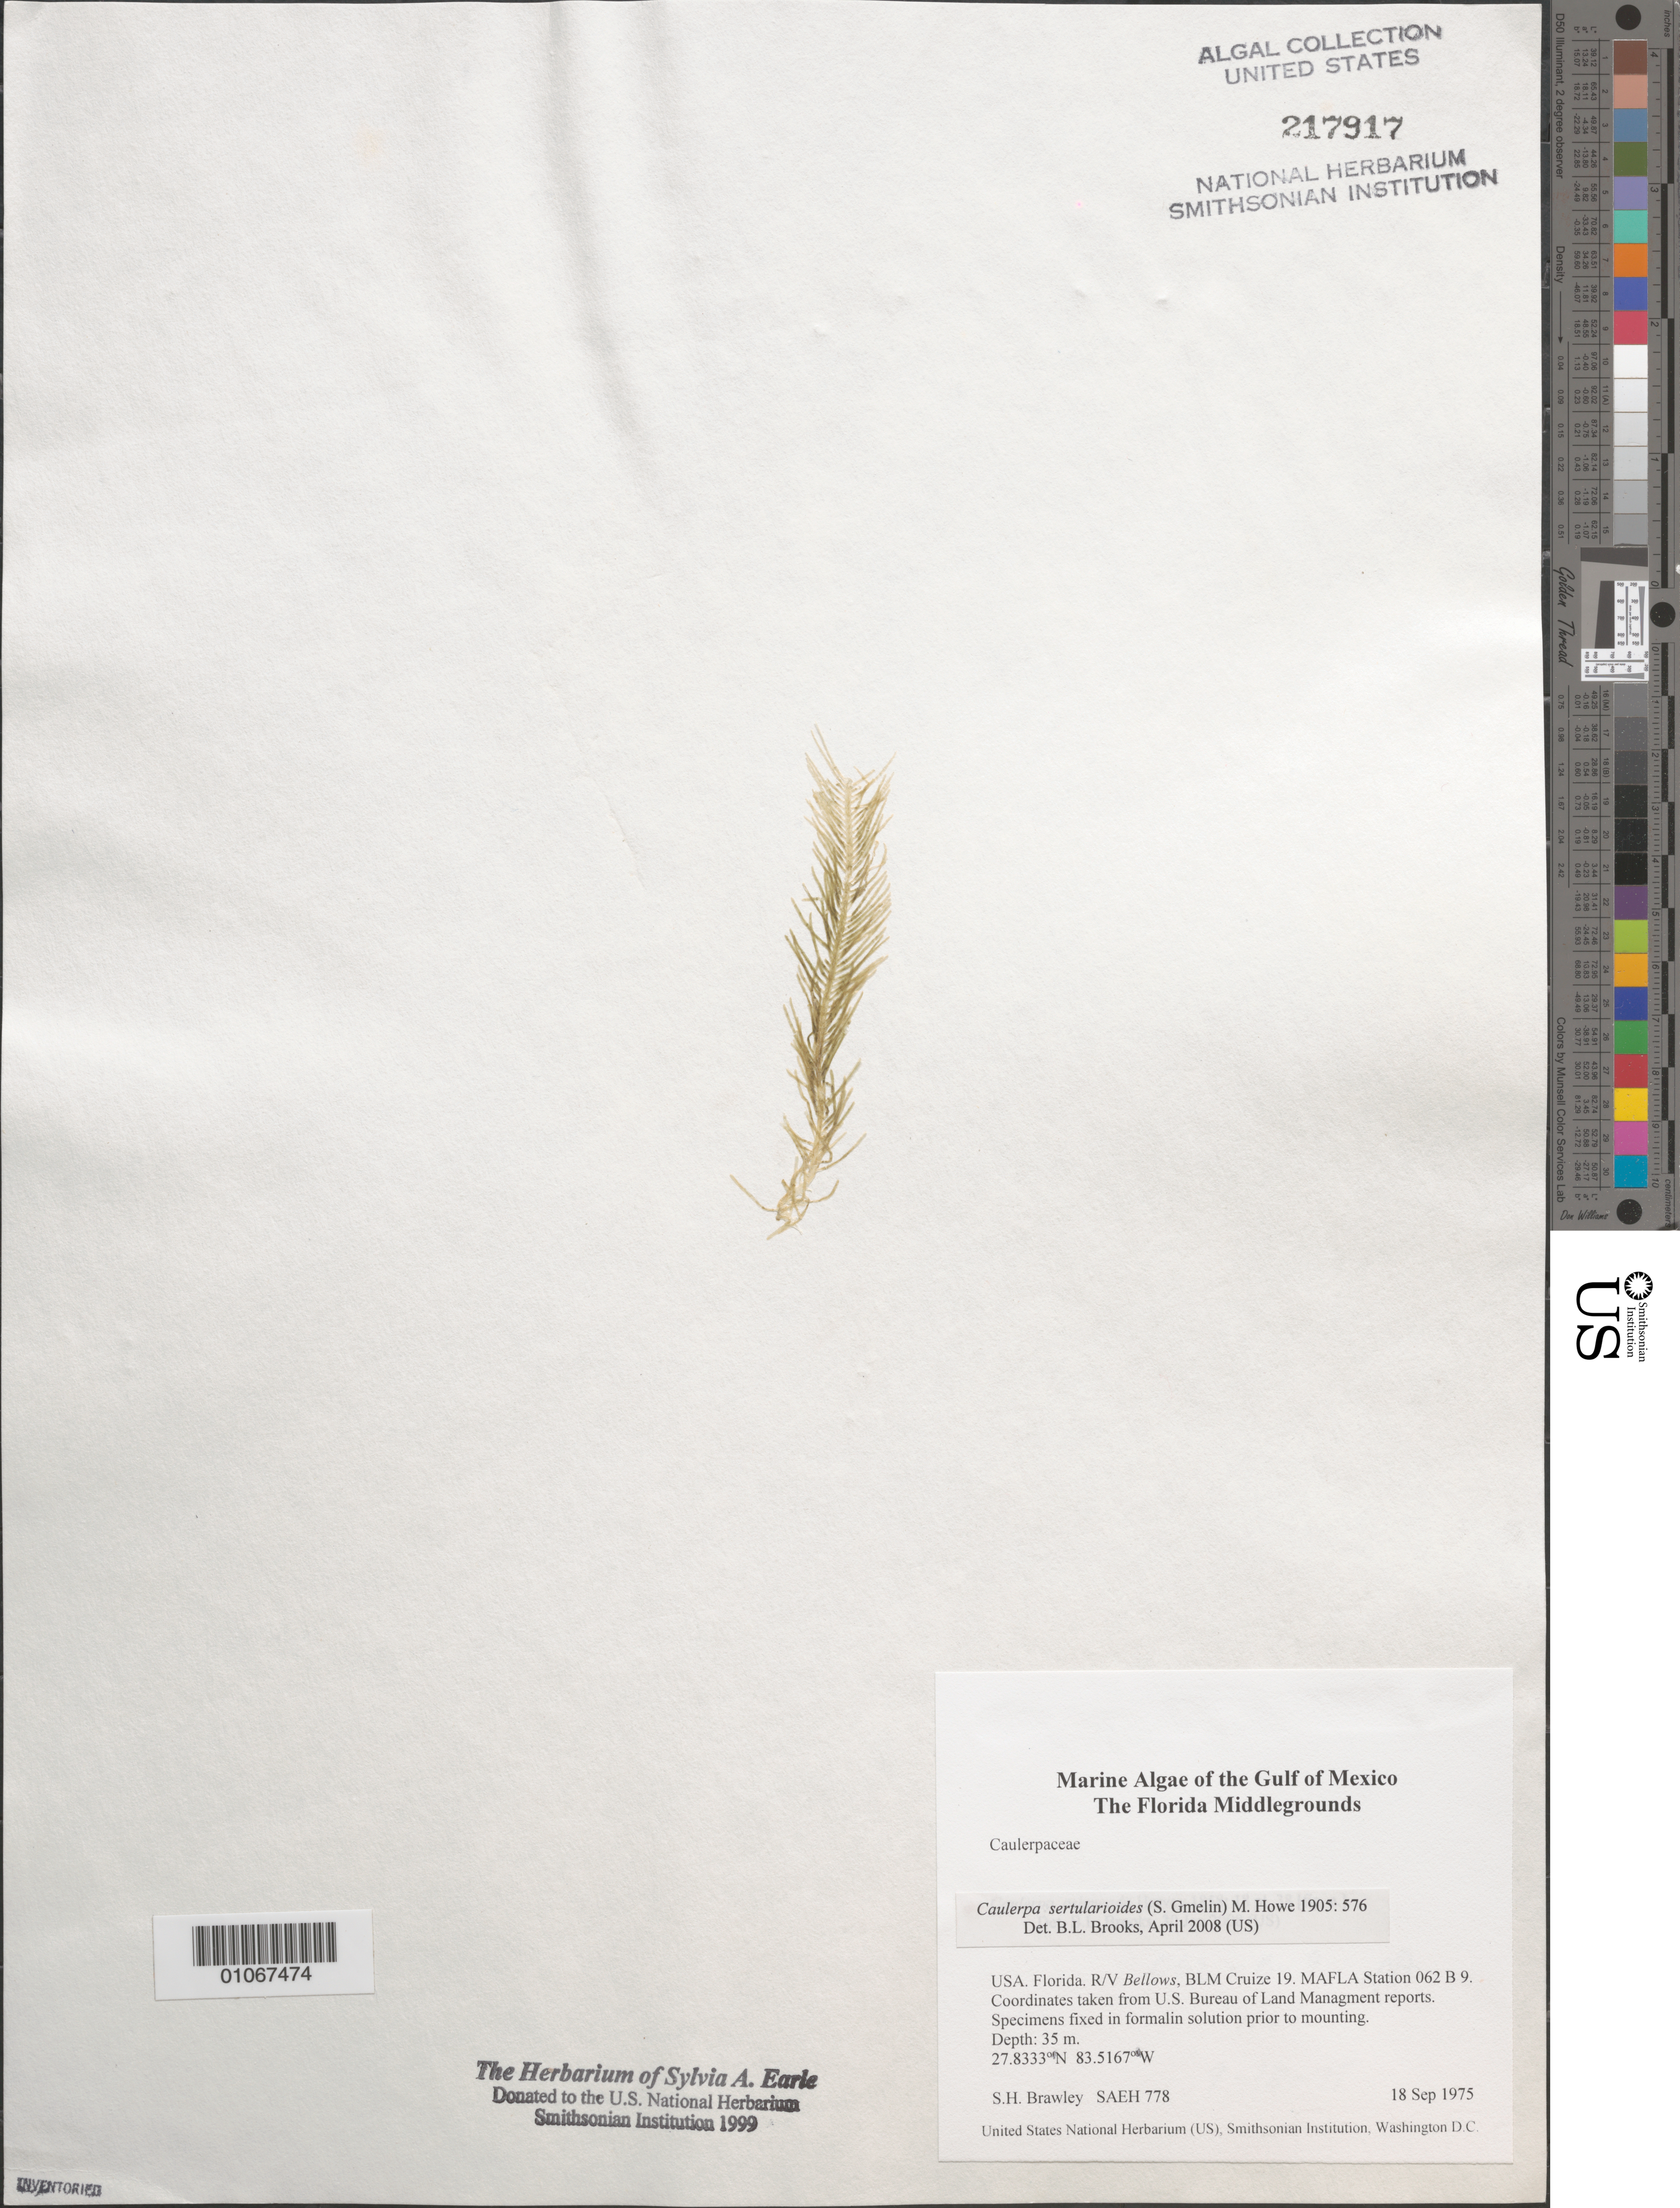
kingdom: Plantae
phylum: Chlorophyta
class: Ulvophyceae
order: Bryopsidales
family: Caulerpaceae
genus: Caulerpa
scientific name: Caulerpa sertularioides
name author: (S.G. Gmel.) M. Howe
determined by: Brooks, B. L., (BOT), Smithsonian Institution - National Museum of Natural History (UNITED STATES)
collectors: S. Brawley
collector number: SAEH 778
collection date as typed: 18 Sep 1975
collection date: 1975-09-18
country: United States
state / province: Florida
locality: Gulf of Mexico, Florida Middle Grounds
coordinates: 27.8333 N, 83.5167 W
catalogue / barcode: US 217917